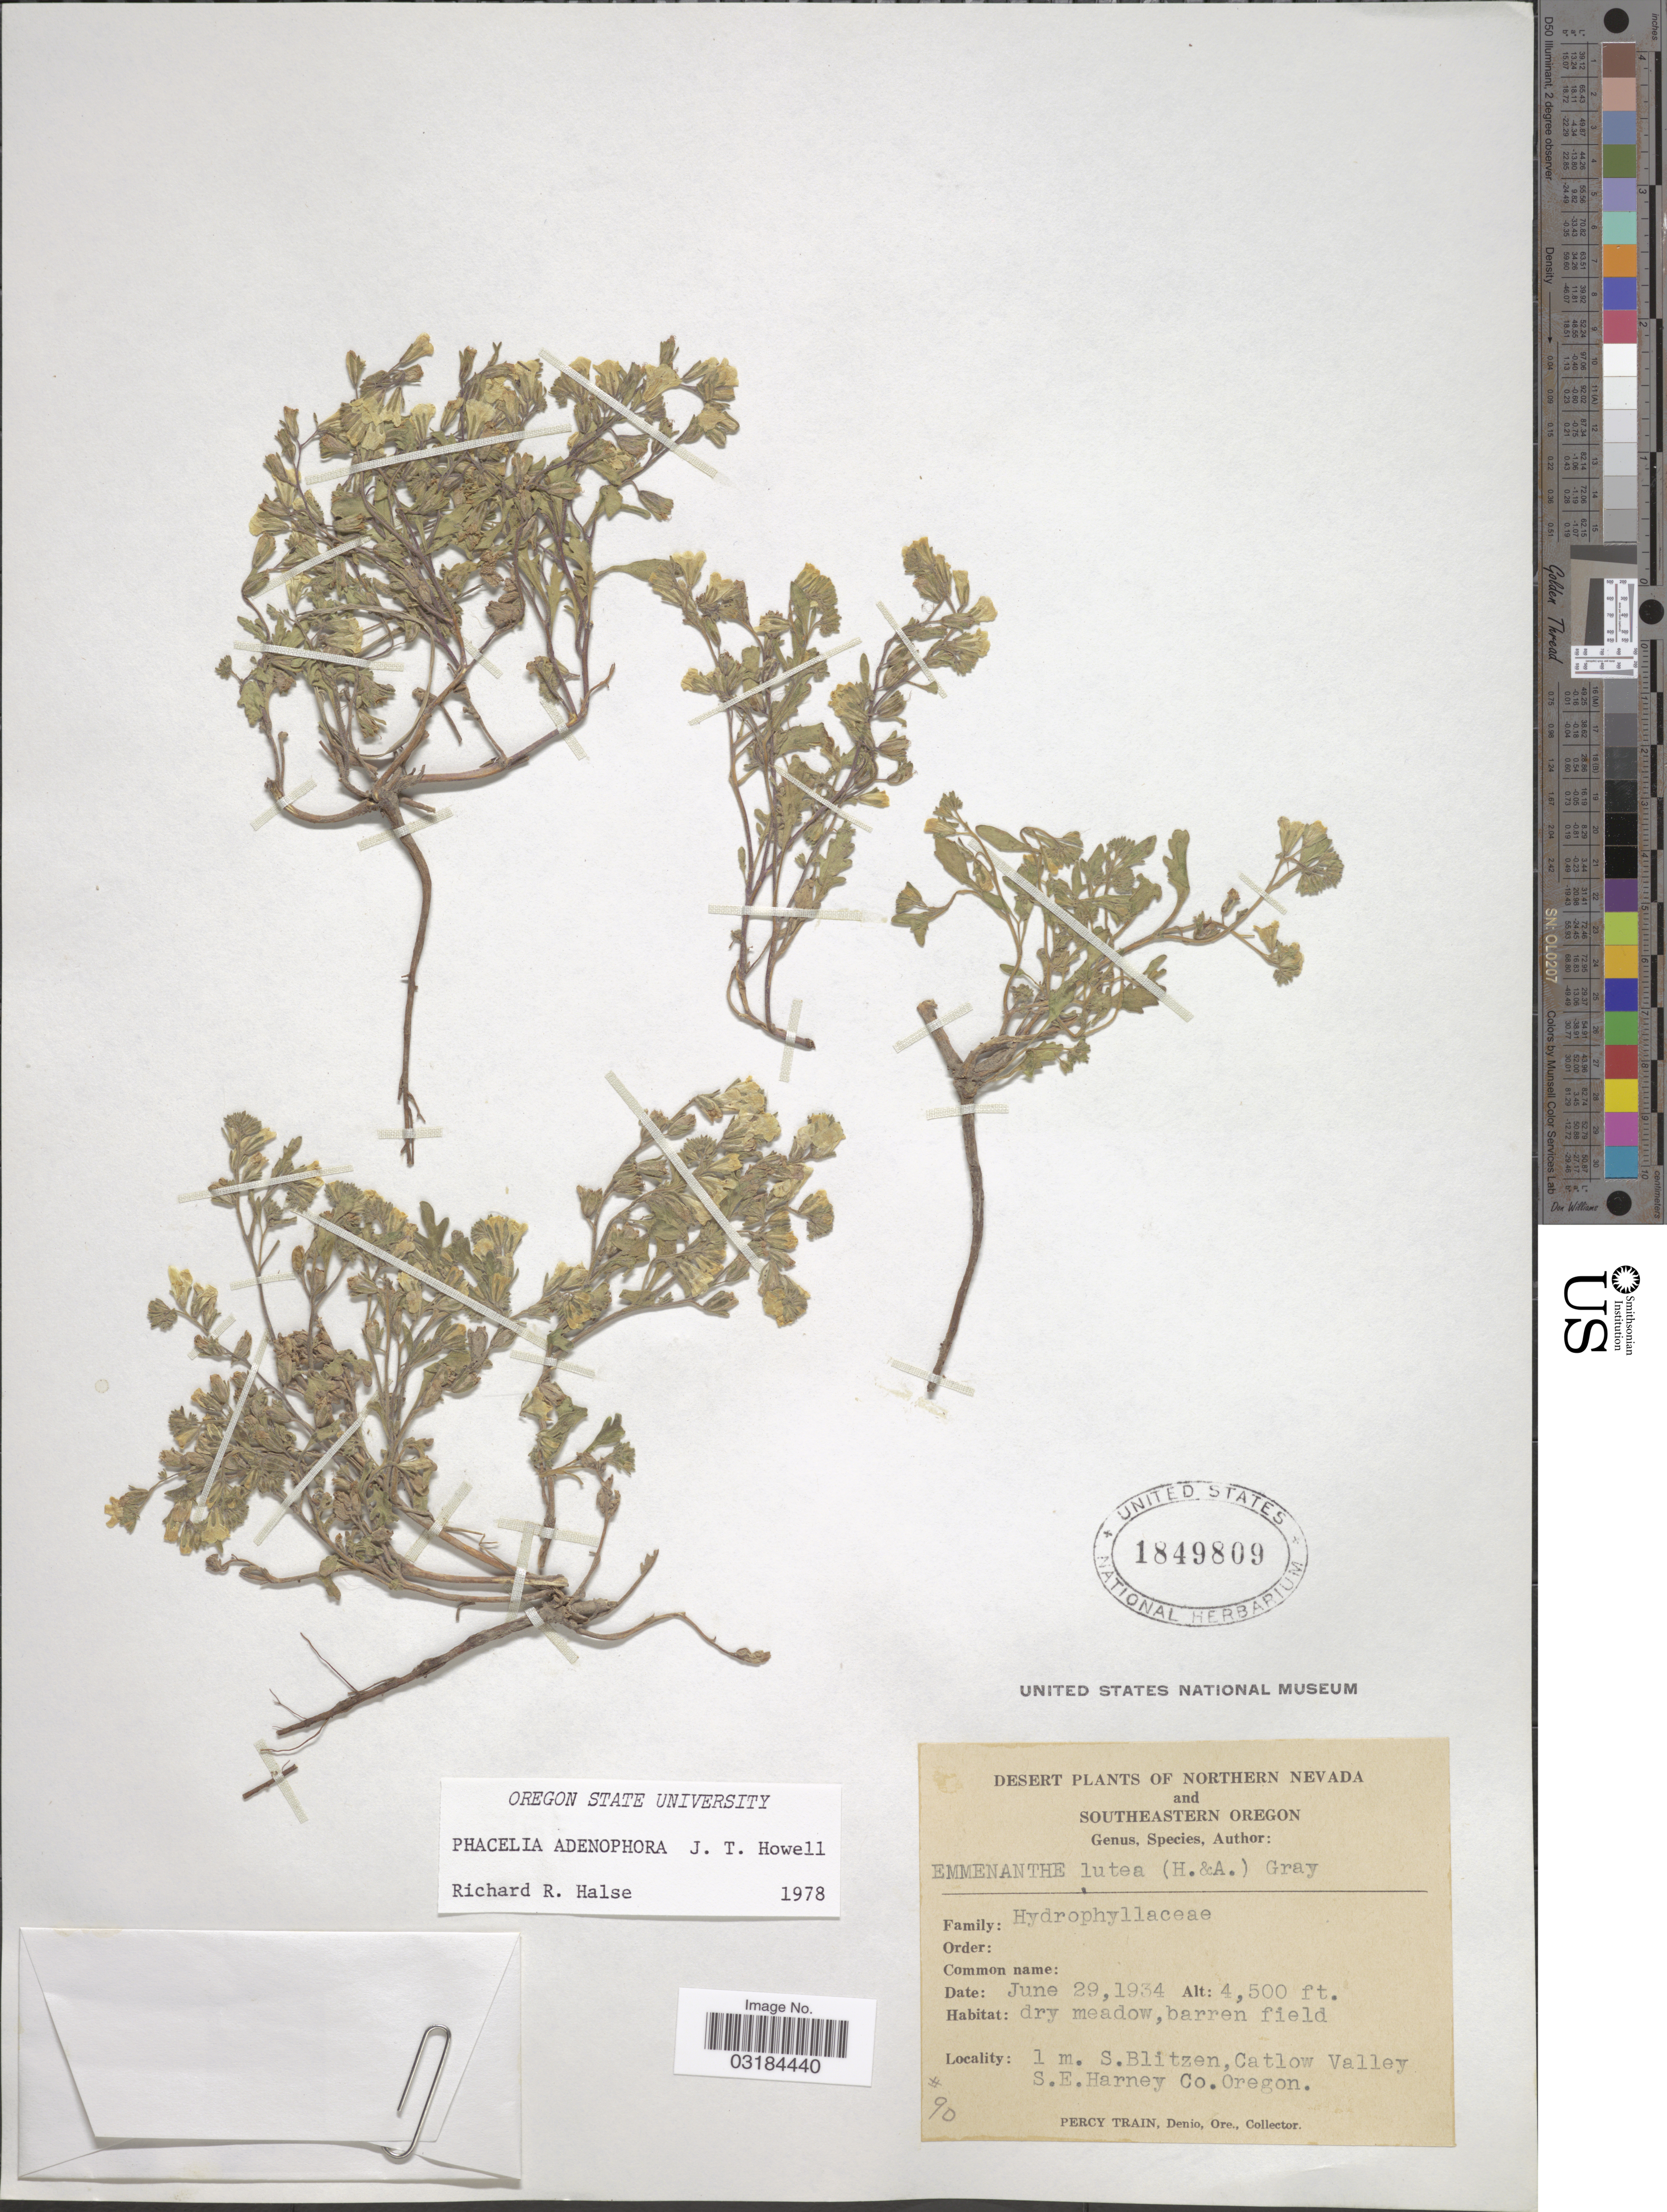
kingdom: Plantae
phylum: Tracheophyta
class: Magnoliopsida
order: Boraginales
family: Hydrophyllaceae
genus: Phacelia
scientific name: Phacelia adenophora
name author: J.T. Howell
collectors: P. Train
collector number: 90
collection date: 1934-06-29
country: United States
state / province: Oregon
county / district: Harney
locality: Southeastern Oregon. 1 m. S. Blitzen, Catlow Valley. S.E. Harney Co.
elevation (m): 1372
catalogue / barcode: US 1849809